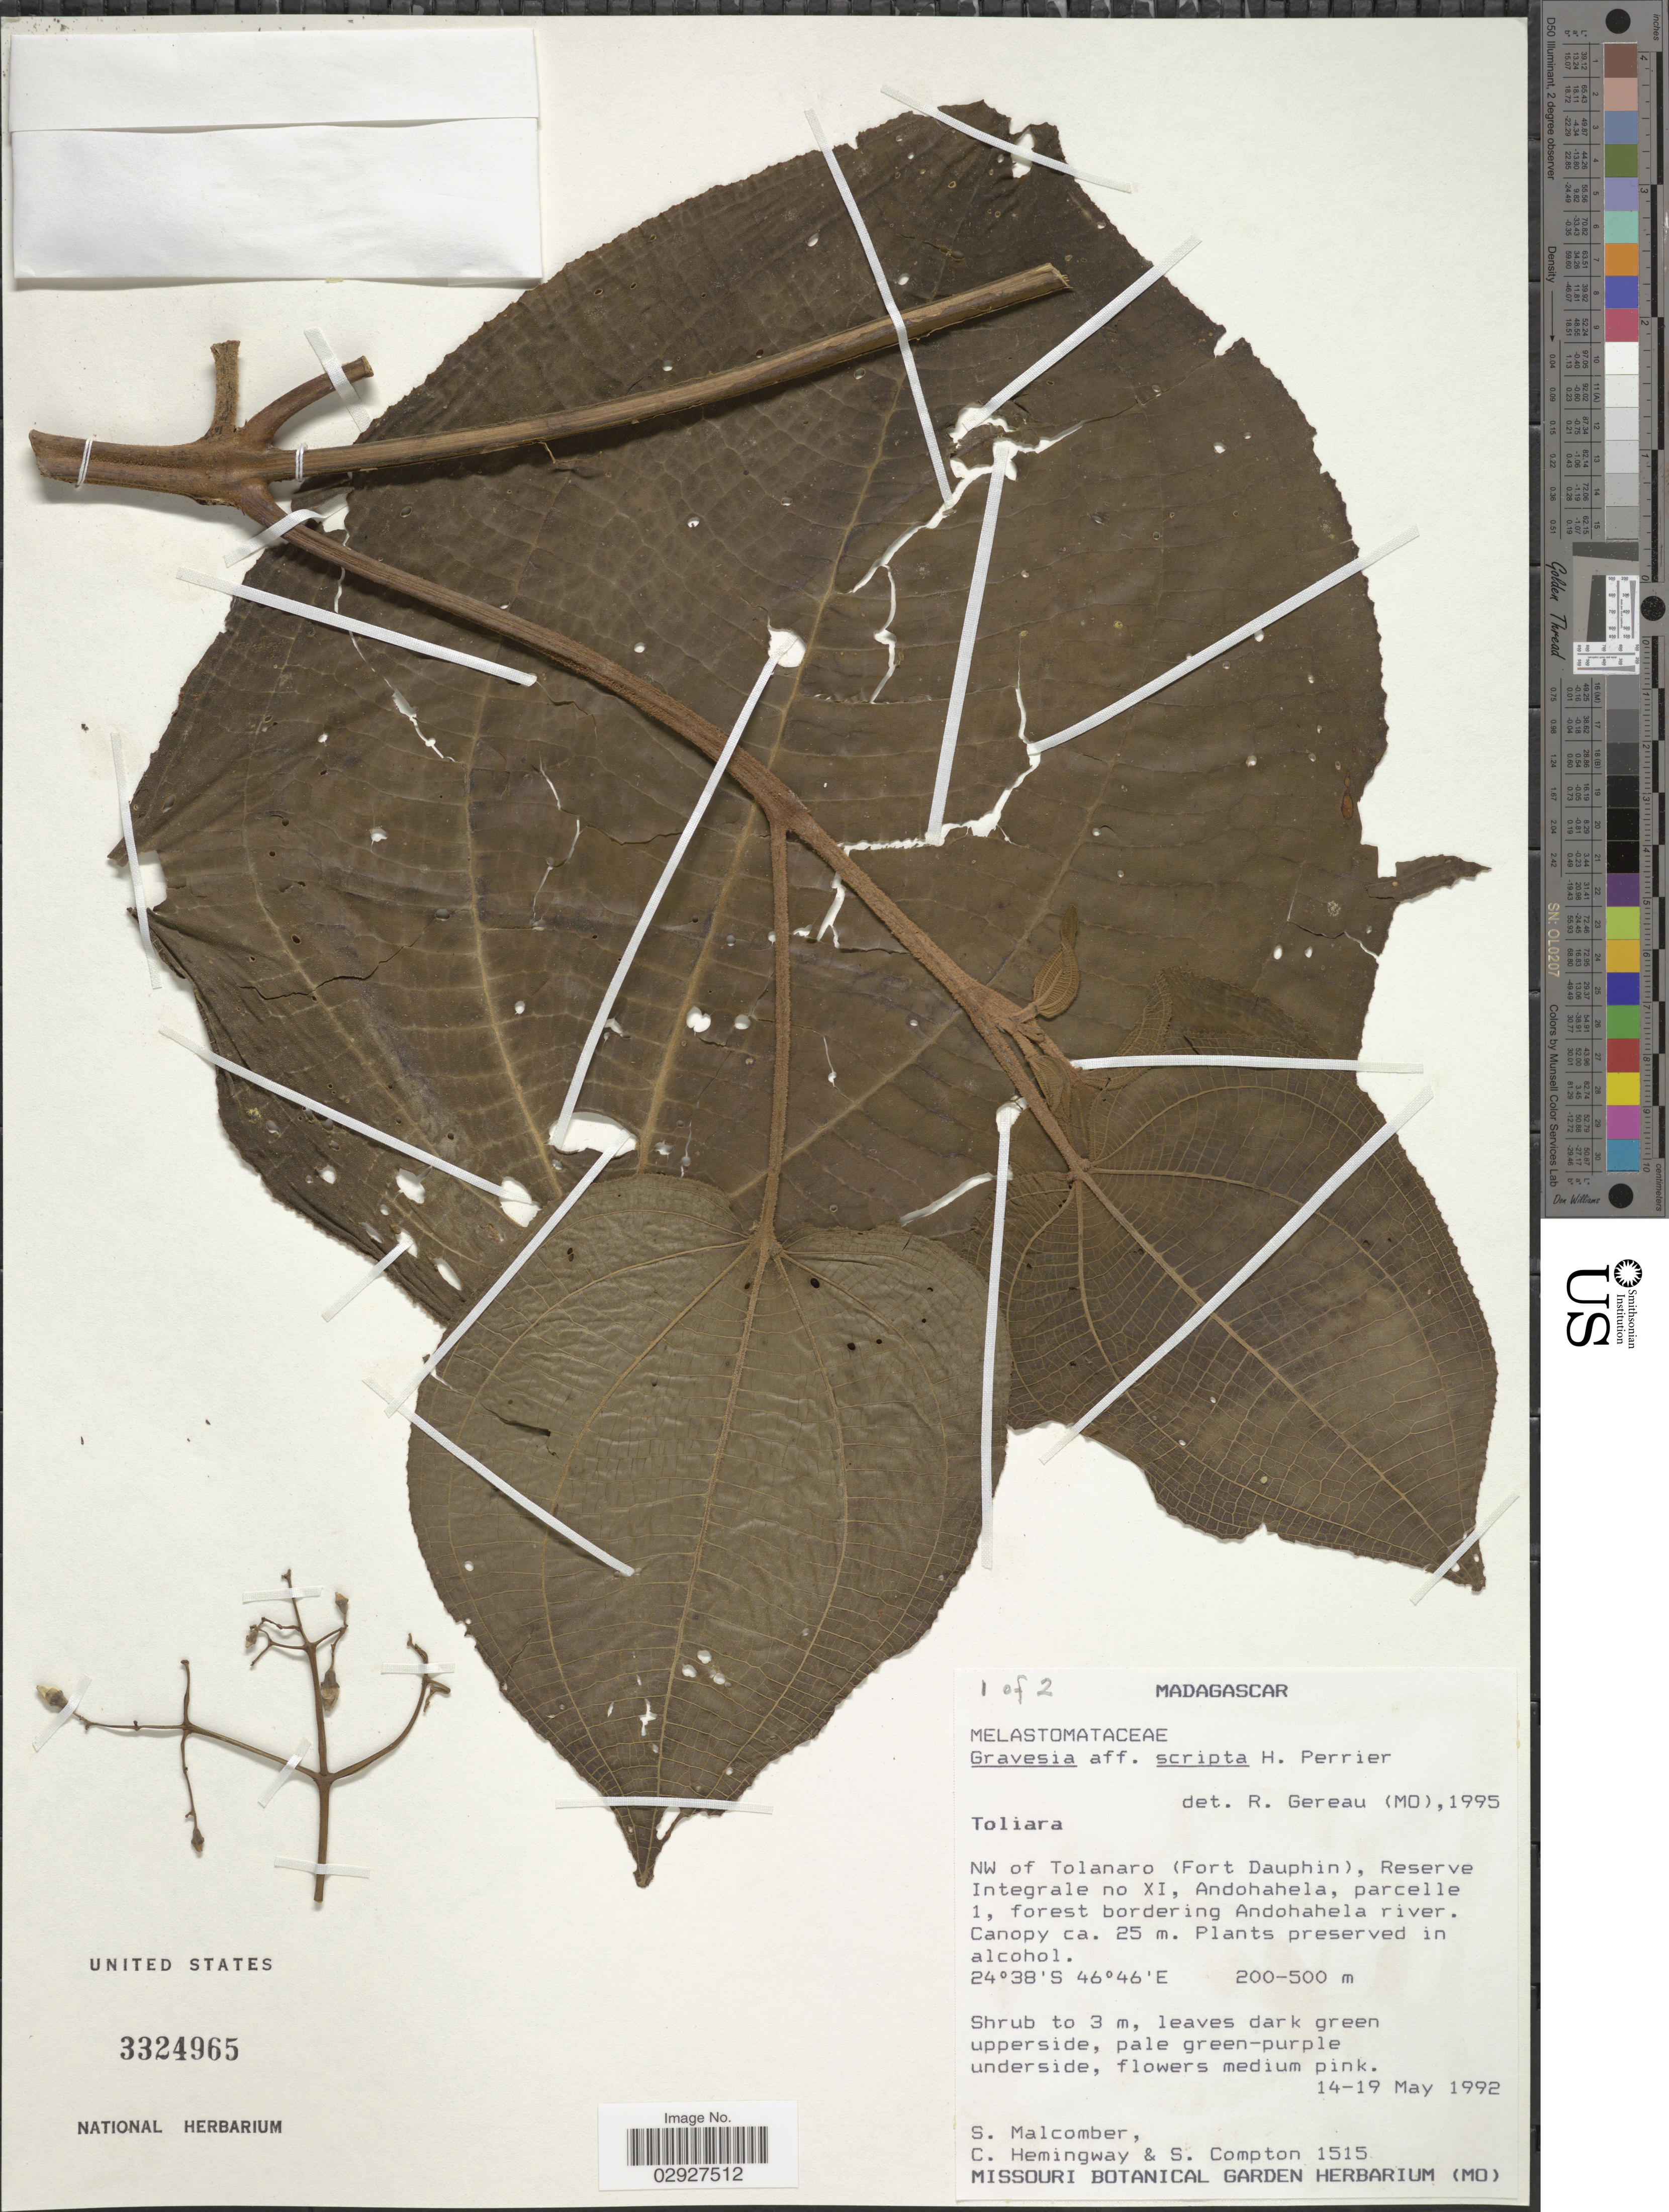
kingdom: Plantae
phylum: Tracheophyta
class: Magnoliopsida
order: Myrtales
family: Melastomataceae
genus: Gravesia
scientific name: Gravesia scripta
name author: H. Perrier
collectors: S. T. Malcomber, C. Hemingway & S. Compton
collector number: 1515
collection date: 1992-05-14/1992-05-19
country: Madagascar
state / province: Anosy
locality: NW of Tolanaro (Fort Dauphin), Reserve Integrale no XI, Andohahela, parcelle 1, forest bordering Andohahela river.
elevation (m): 200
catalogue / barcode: US 3324965